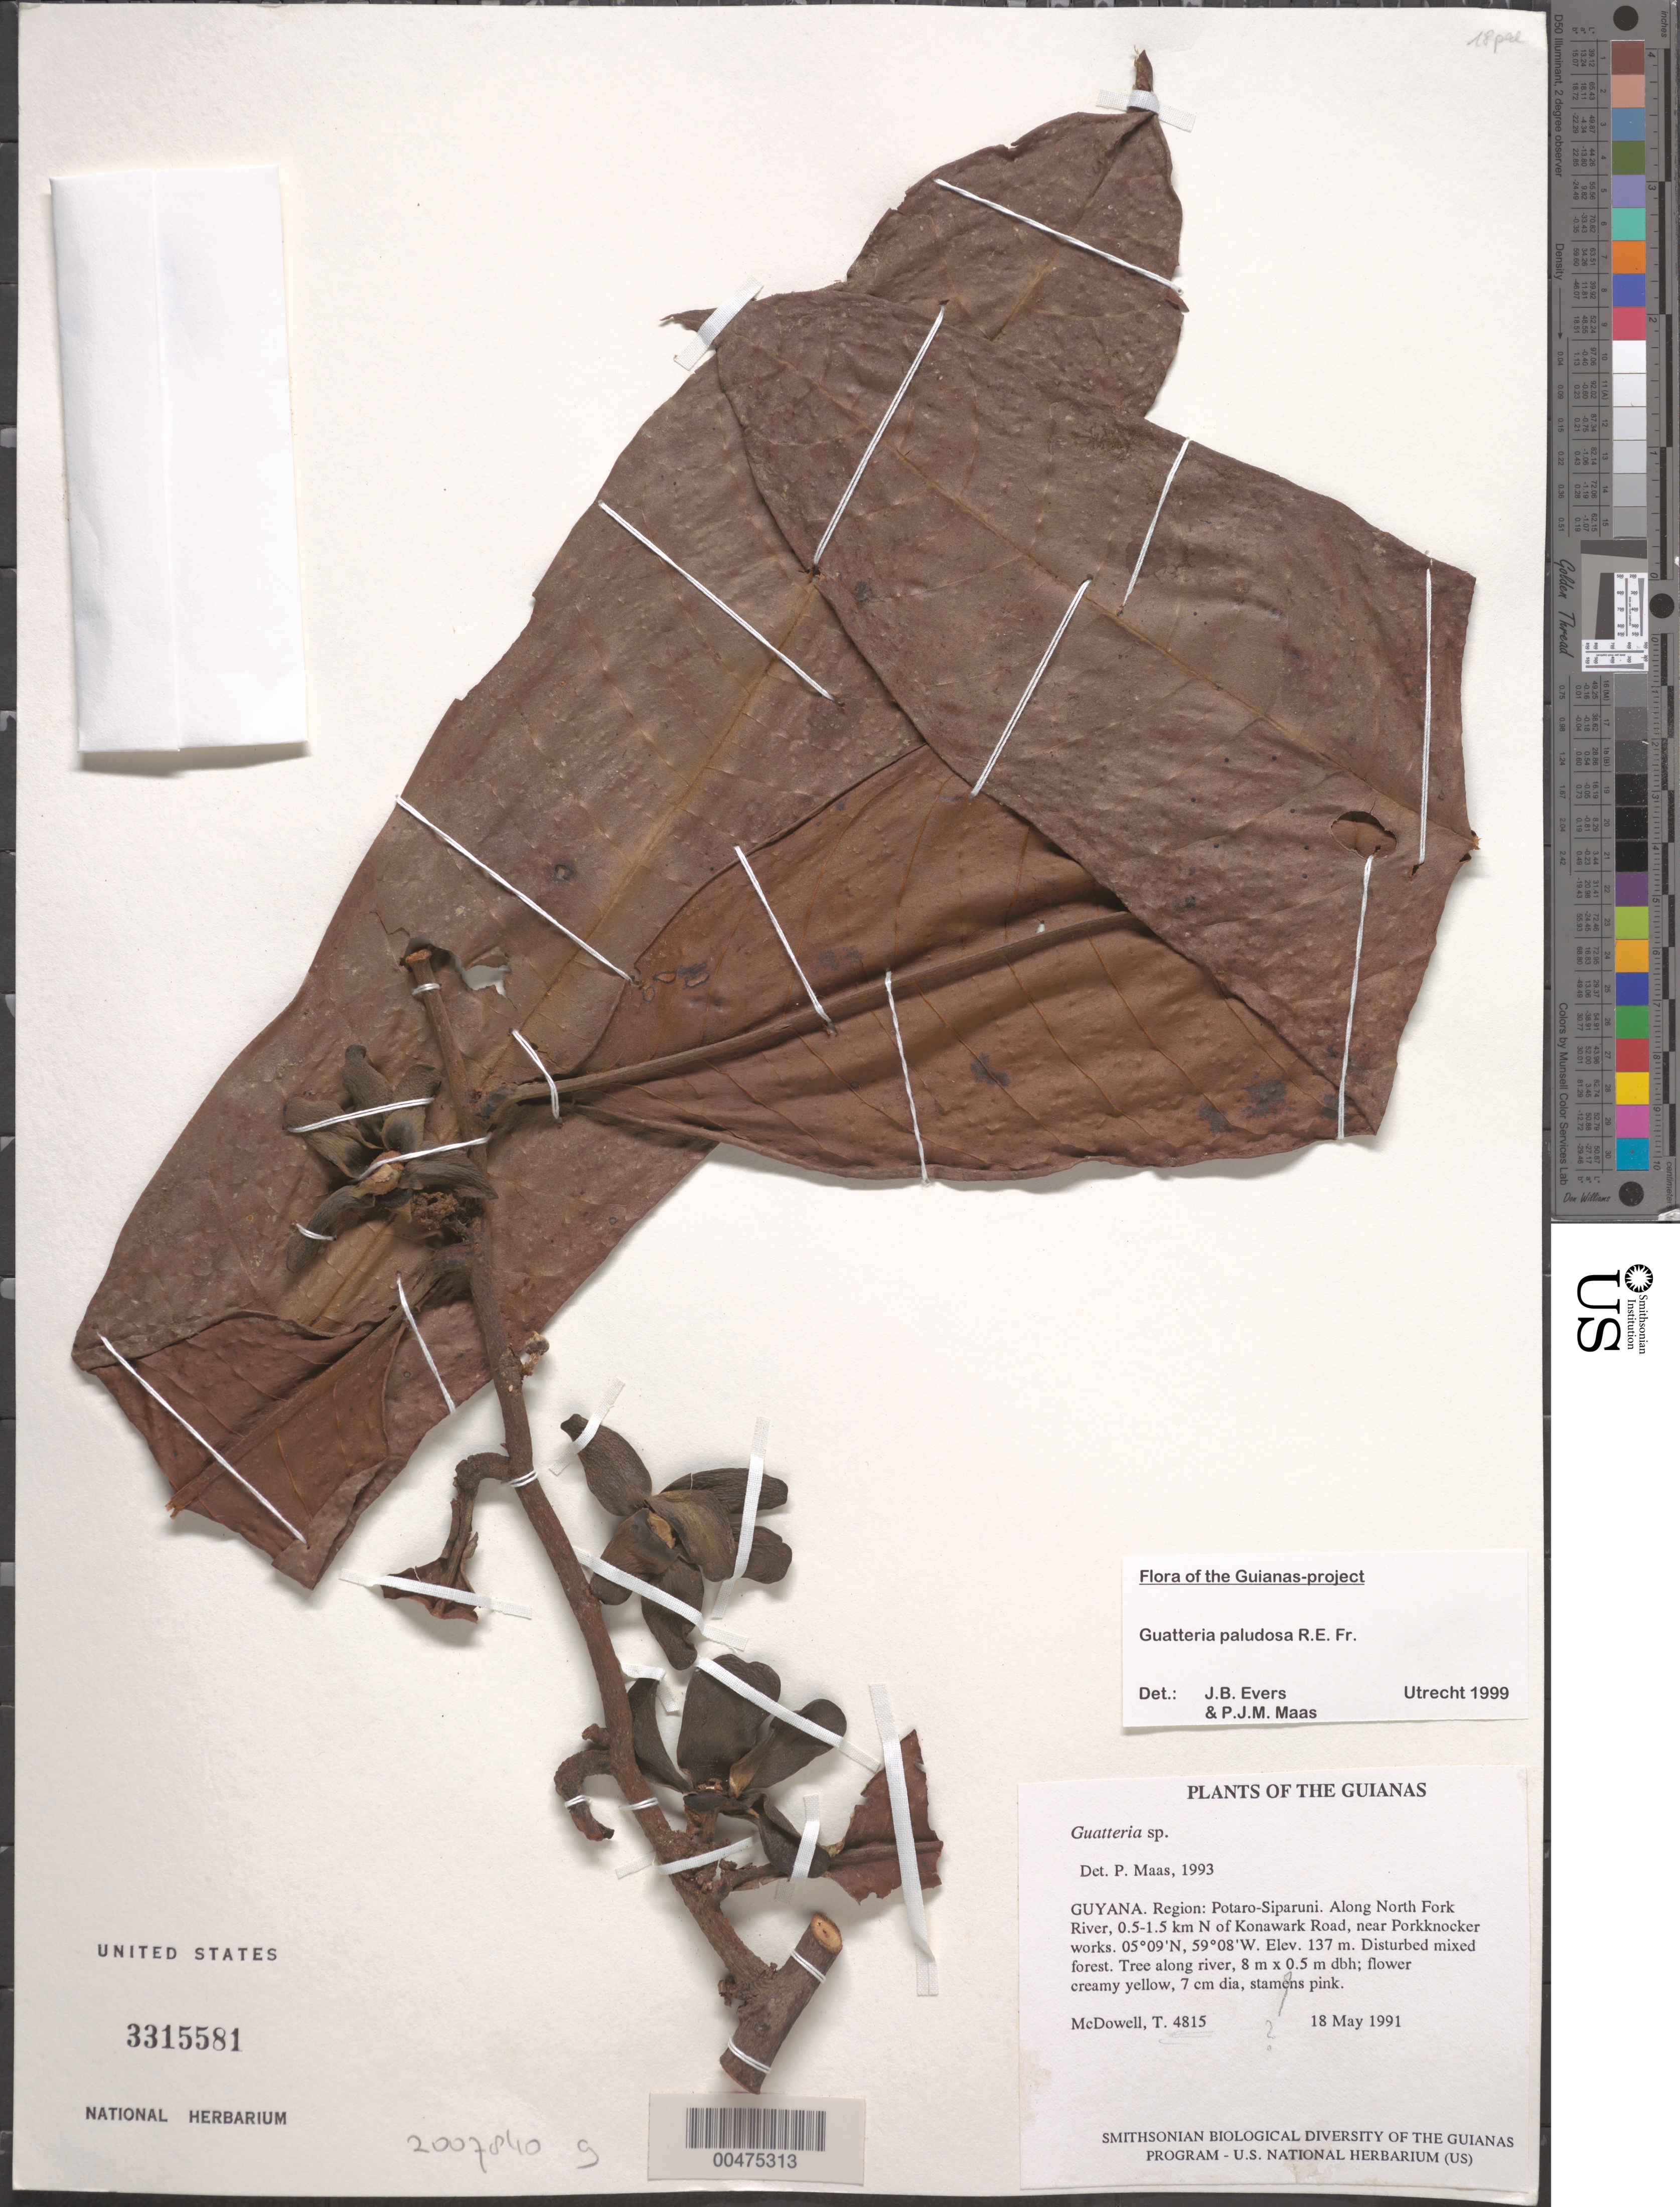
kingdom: Plantae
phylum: Tracheophyta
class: Magnoliopsida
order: Magnoliales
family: Annonaceae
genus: Guatteria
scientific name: Guatteria paludosa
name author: R.E. Fr.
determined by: Evers, J. B.; Maas, P. J.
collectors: T. McDowell, C. L. Kelloff & A. Stobey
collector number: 4815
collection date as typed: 18 May 1991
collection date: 1991-05-18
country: Guyana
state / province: Potaro-Siparuni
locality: Along North Fork River, 0.5-1.5 km N of Konawark Road, near Porkknocker works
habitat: Disturbed mixed forest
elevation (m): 137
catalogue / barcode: US 3315581